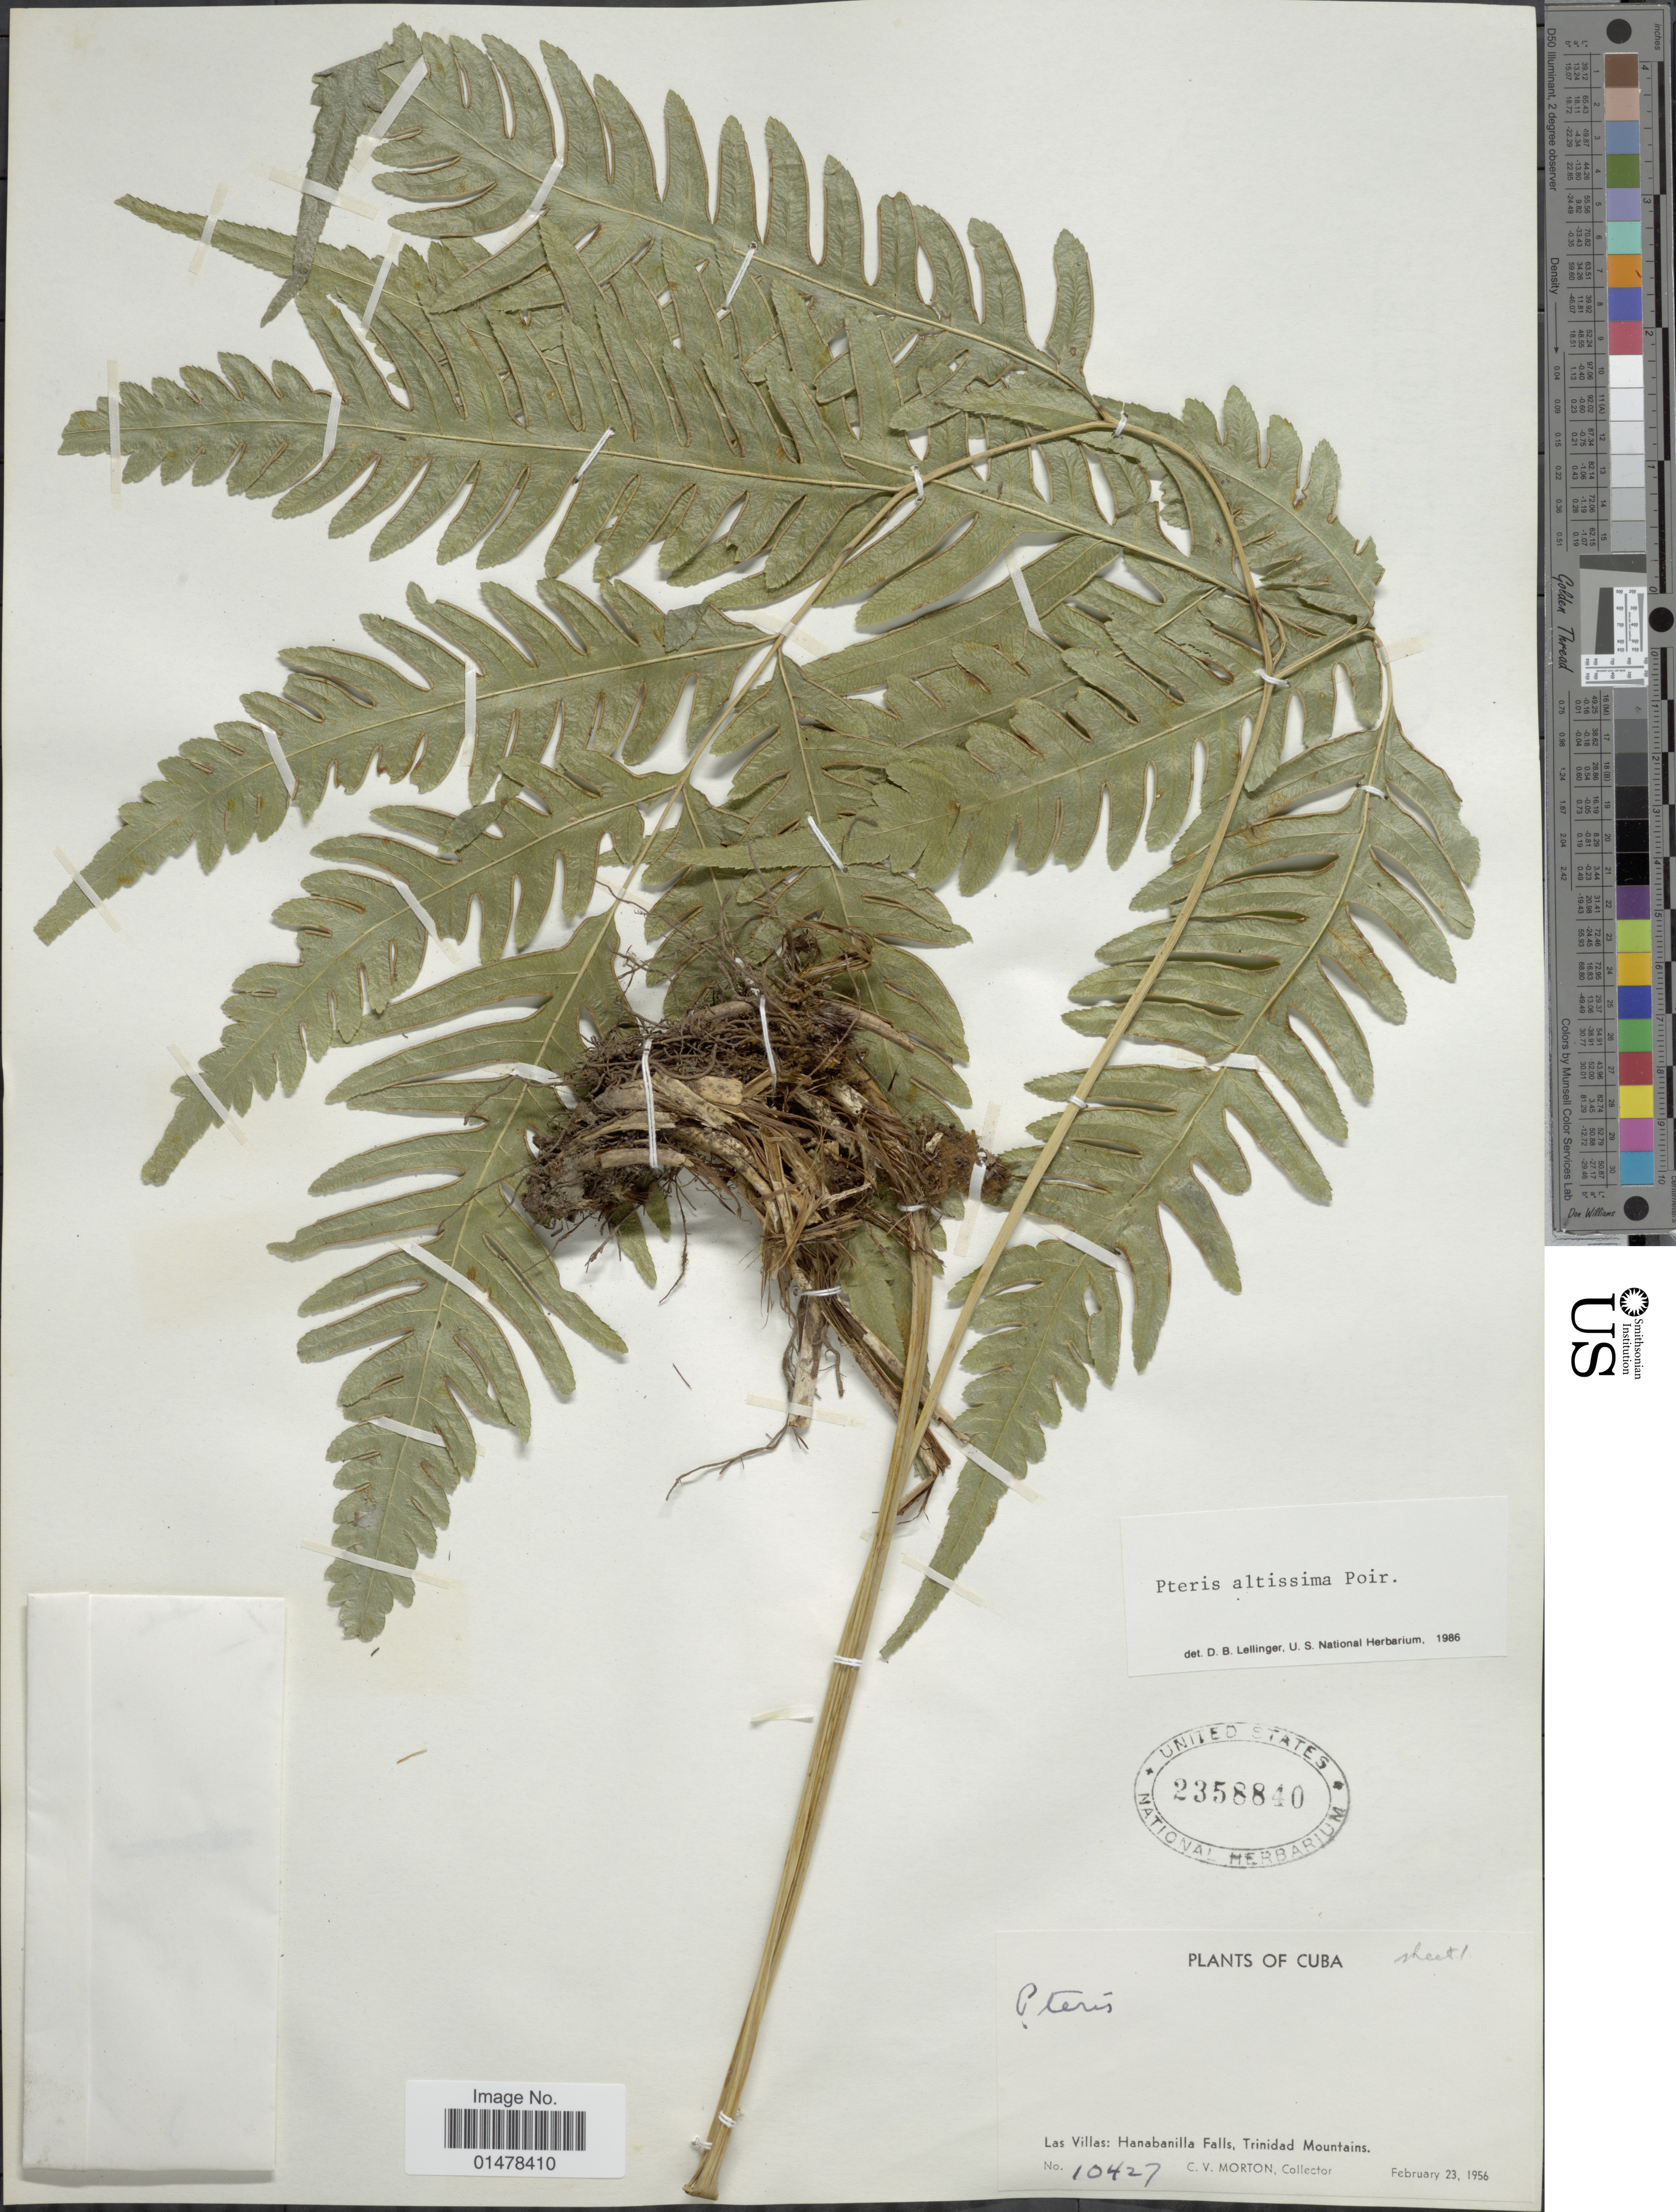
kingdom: Plantae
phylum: Tracheophyta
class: Polypodiopsida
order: Polypodiales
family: Pteridaceae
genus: Pteris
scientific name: Pteris altissima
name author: Poir.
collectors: C. V. Morton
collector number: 10427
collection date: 1956-02-23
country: Cuba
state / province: Las Villas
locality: Plants of Cuba, Las Villas: Hanabanilla, Trinidad Mountains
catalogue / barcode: US 2358840